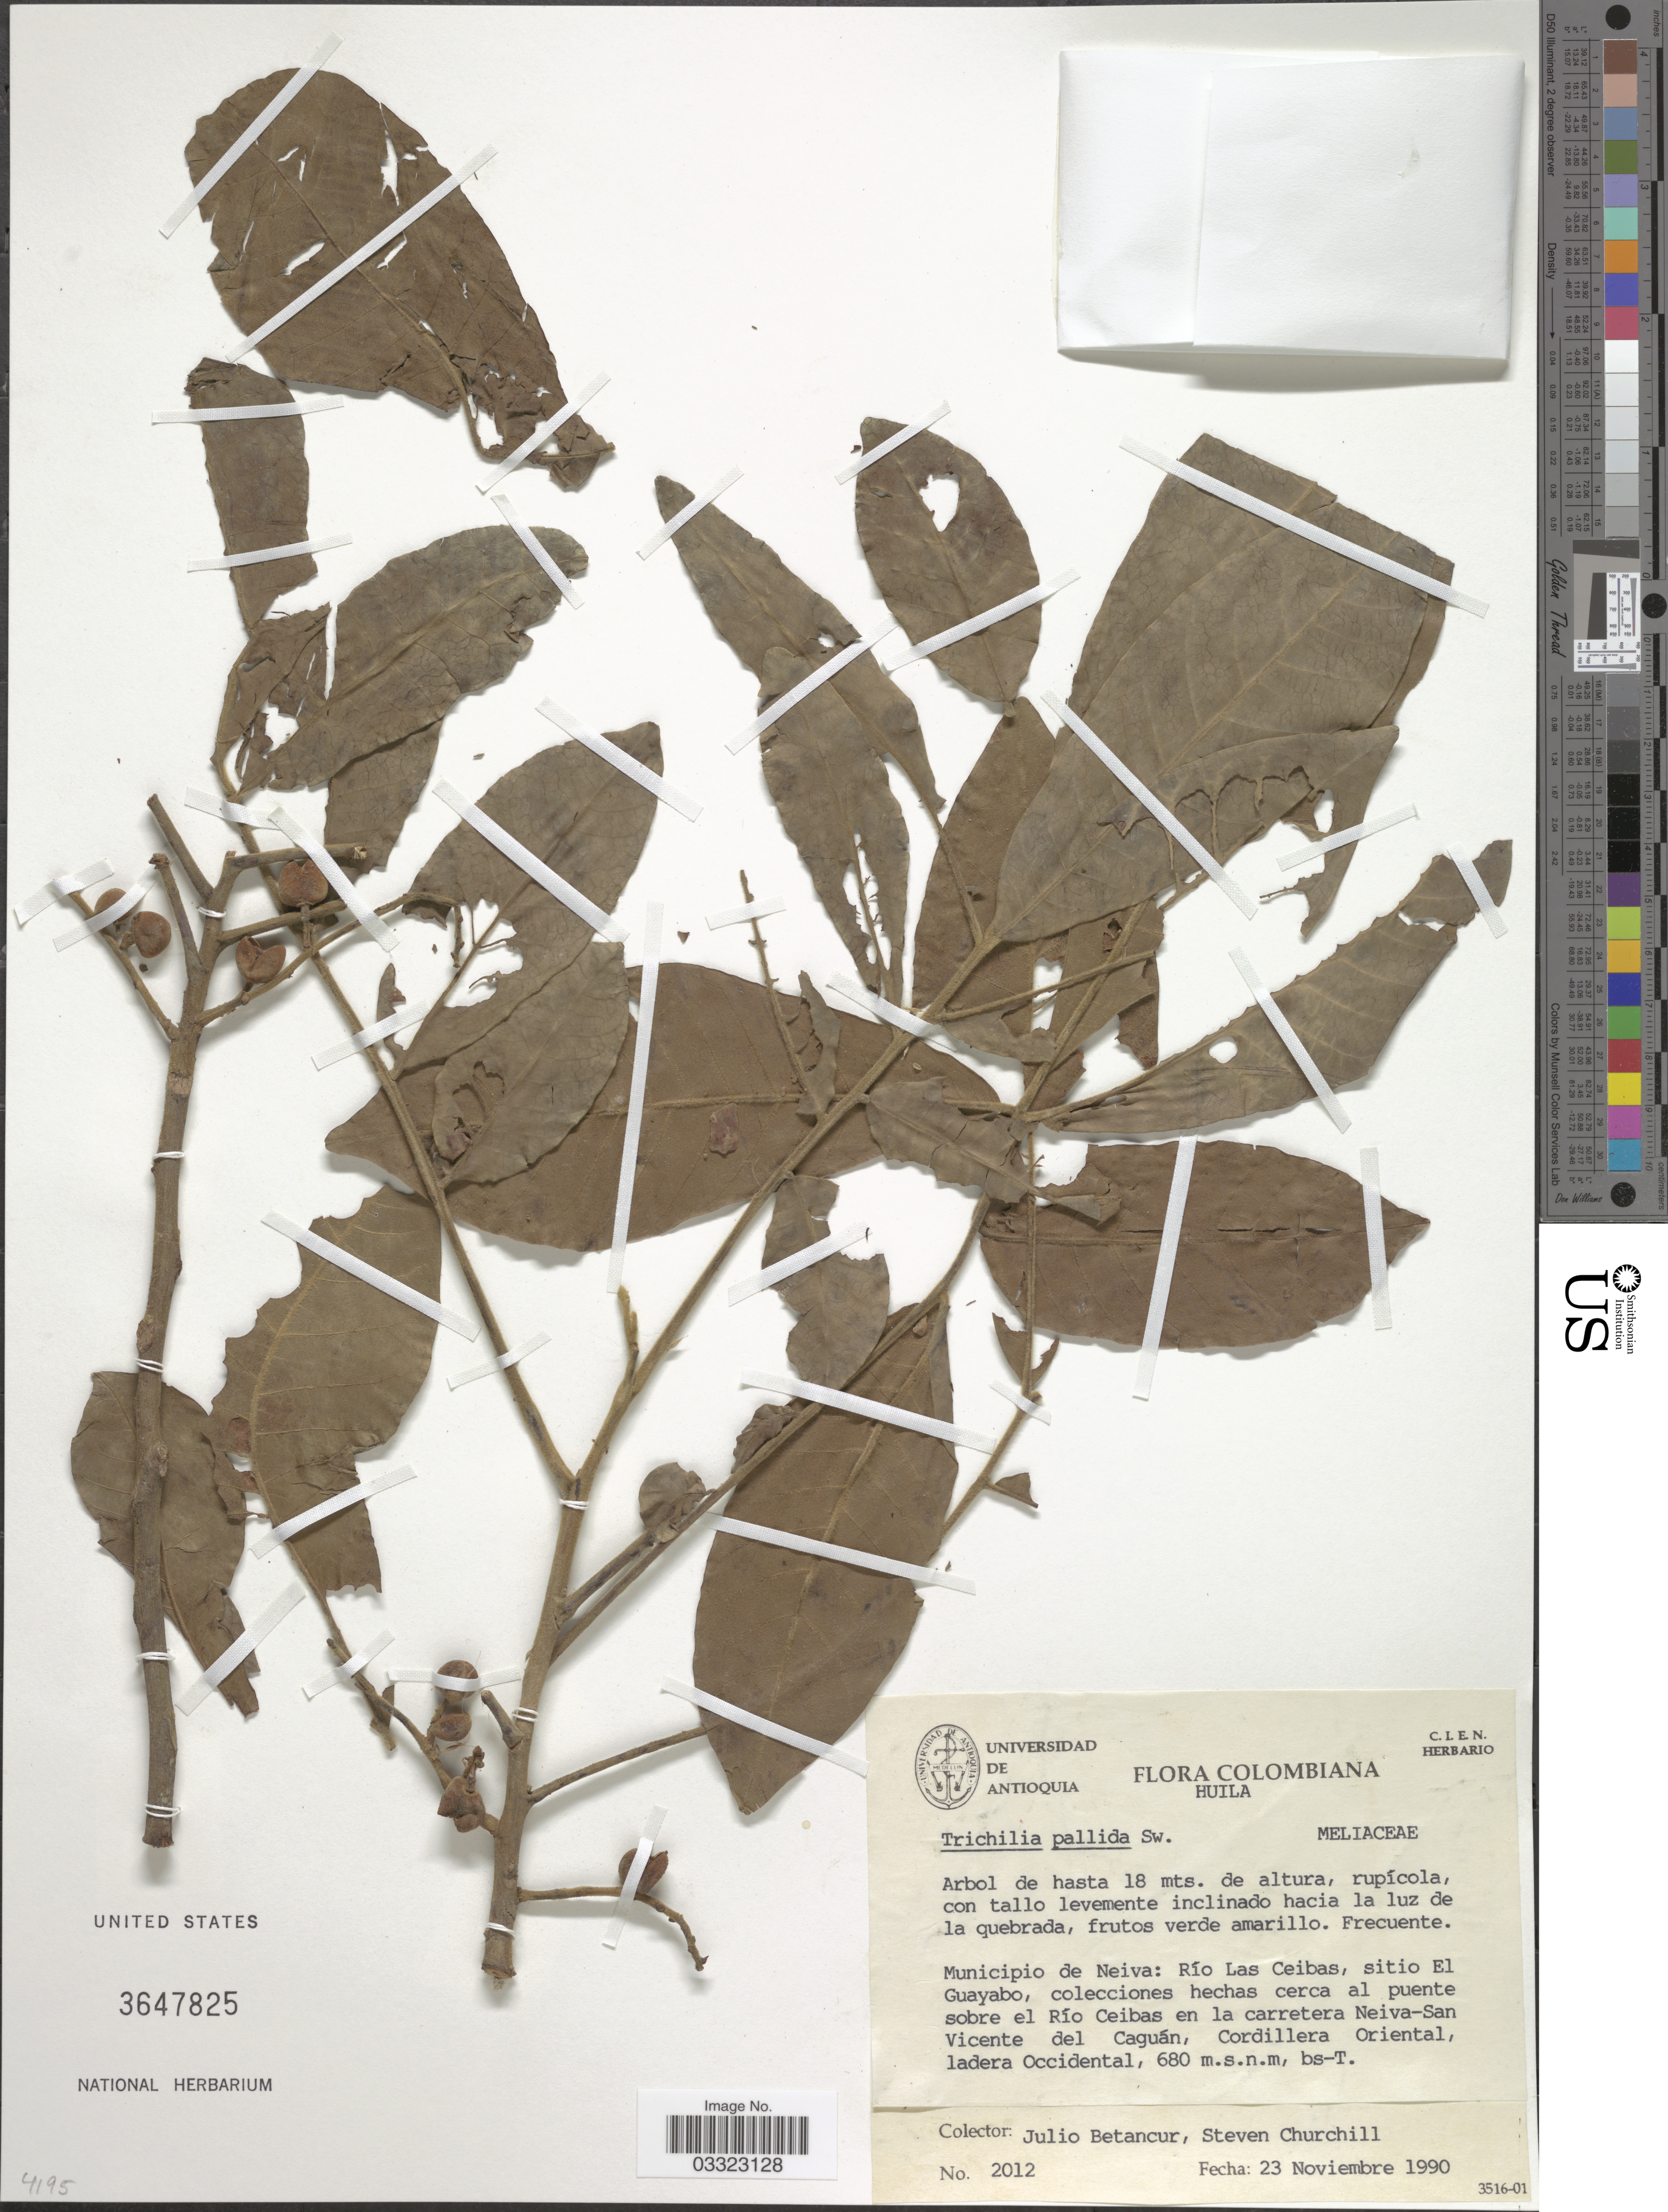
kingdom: Plantae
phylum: Tracheophyta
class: Magnoliopsida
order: Sapindales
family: Meliaceae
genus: Trichilia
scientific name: Trichilia pallida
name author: Sw.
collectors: J. Betancur & S. Churchill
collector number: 2012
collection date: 1990-11-23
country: Colombia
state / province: Huila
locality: Municipio de Neiva: Río Las Ceibas, sitito El Guayabo, colecciones hechas cerca al puente sobre el Río Ceibas en la carretera Neiva-San Vicente del Caguán, Cordillera Oriental, ladera Occidental.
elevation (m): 680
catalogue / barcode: US 3647825